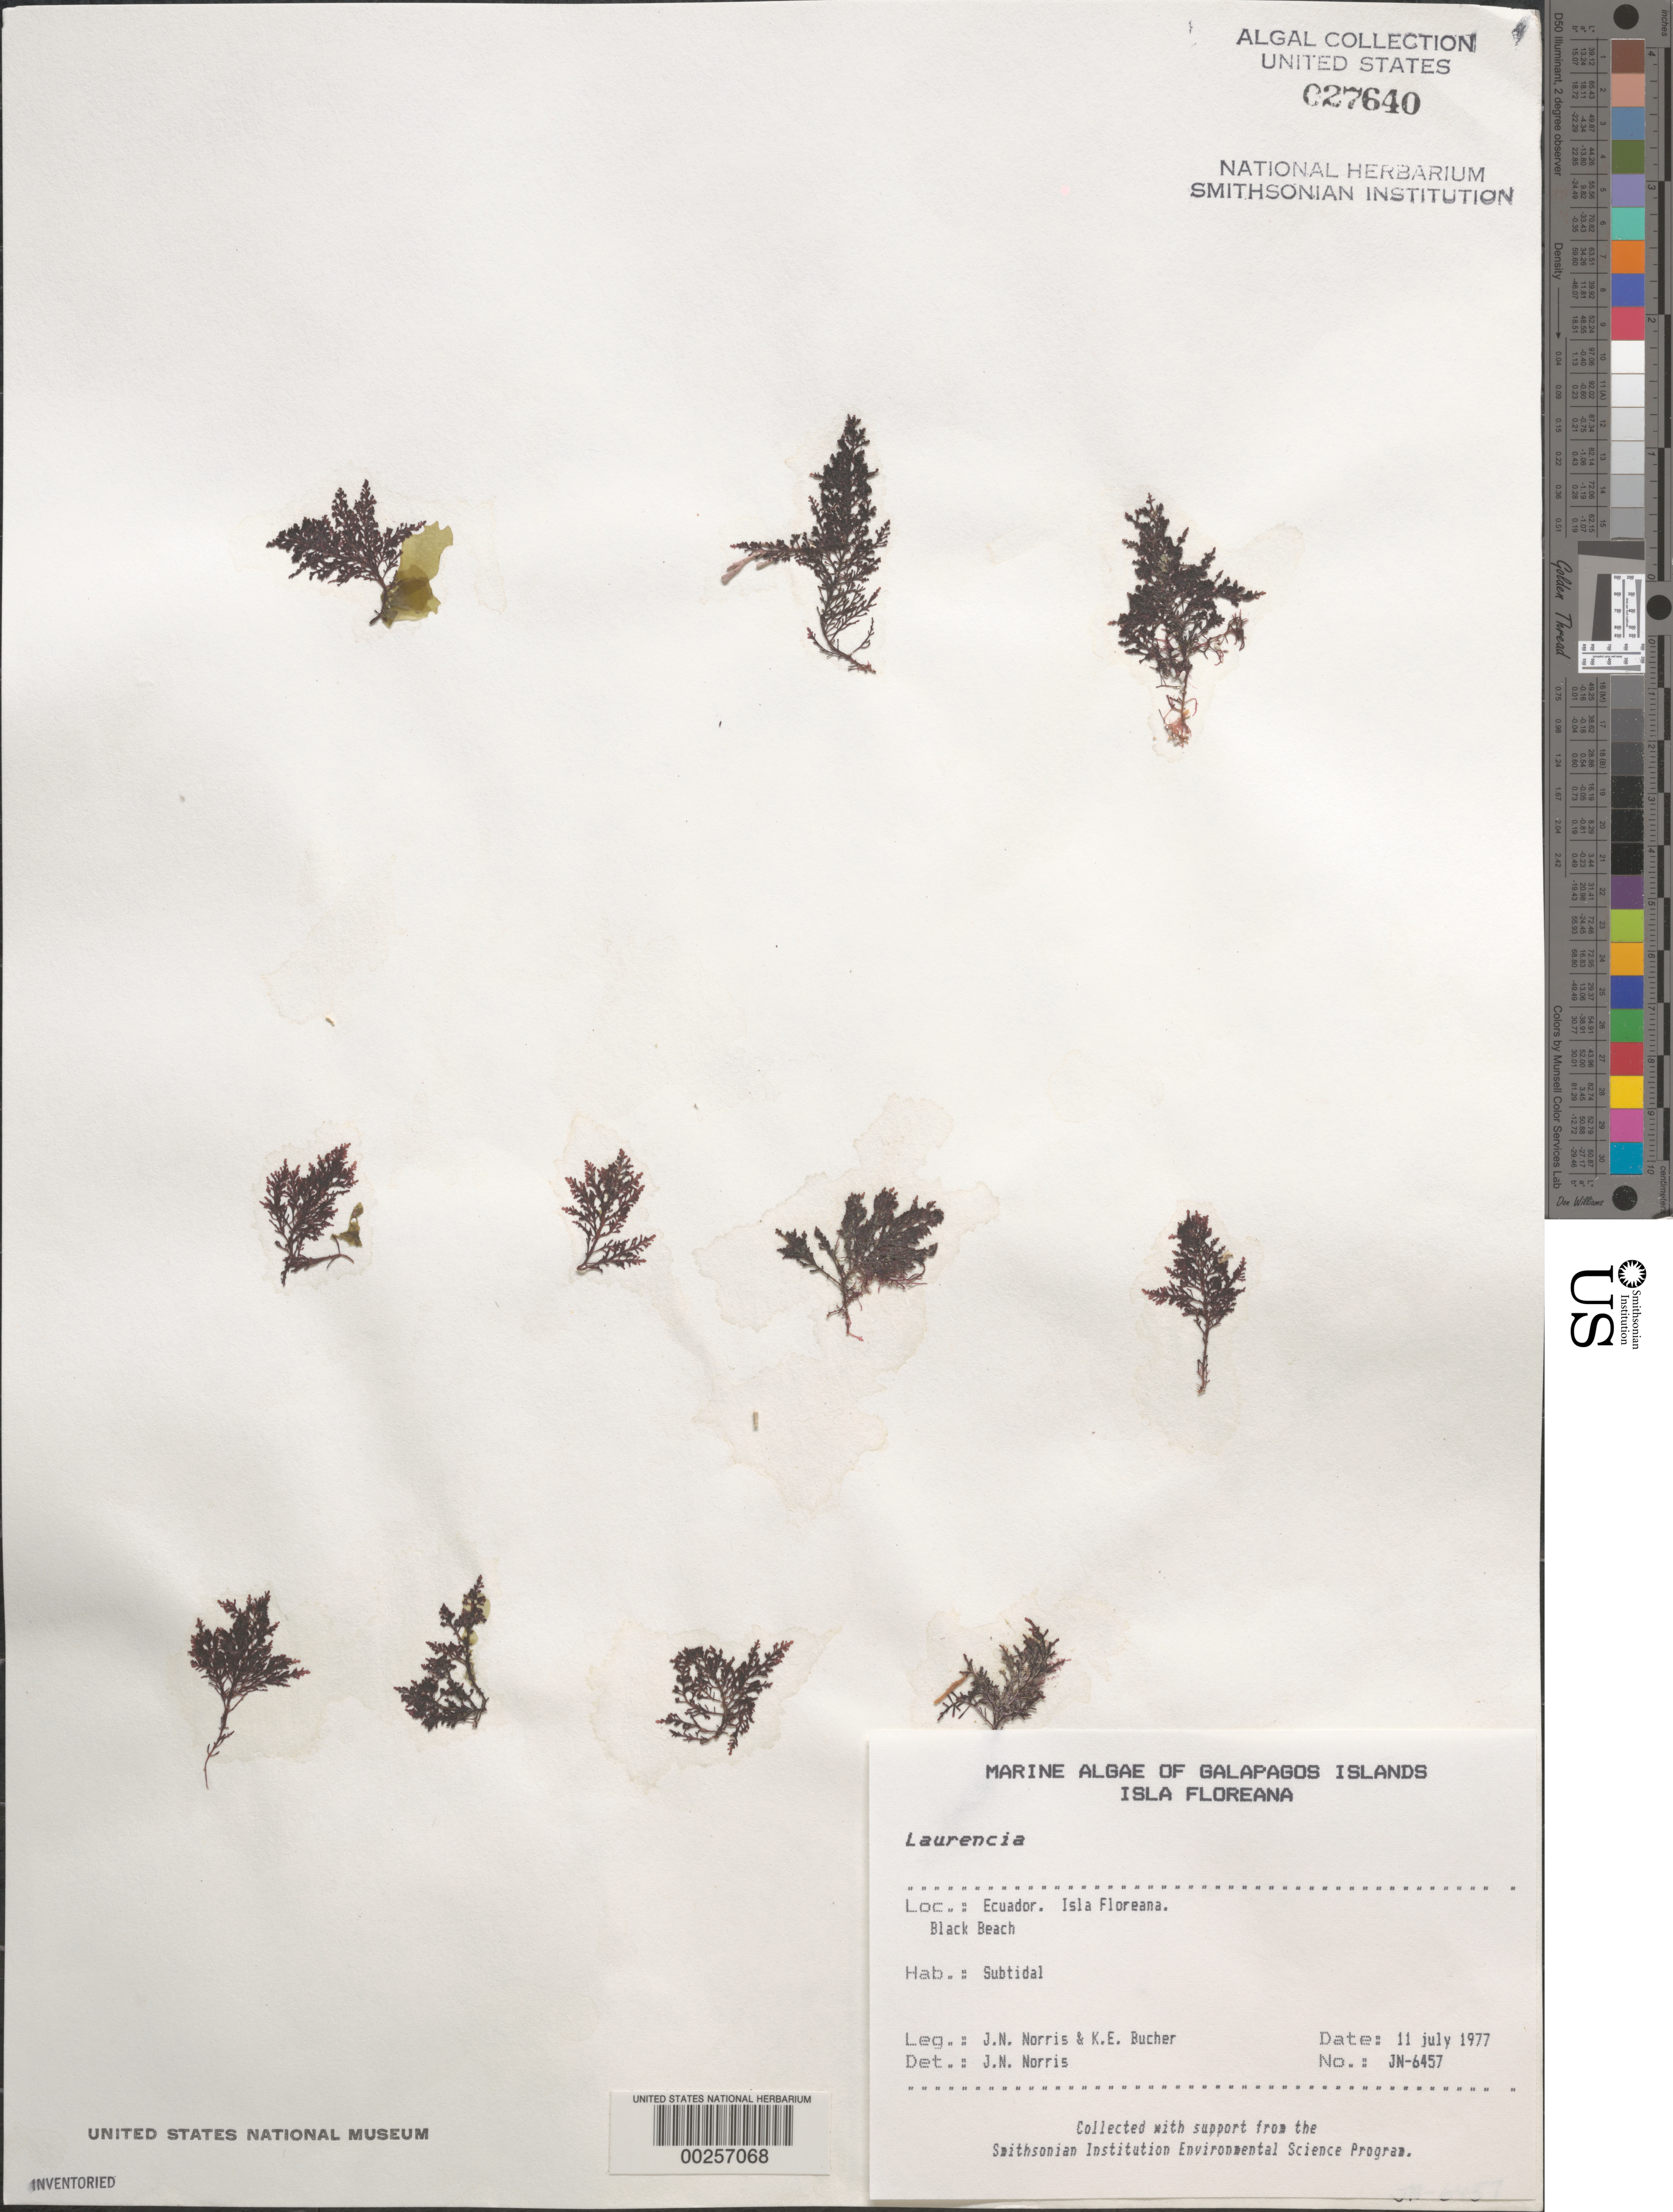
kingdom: Plantae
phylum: Rhodophyta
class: Florideophyceae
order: Ceramiales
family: Rhodomelaceae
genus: Laurencia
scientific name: Laurencia sp.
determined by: Norris, James N.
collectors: J. N. Norris & K. E. Bucher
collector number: JN-6457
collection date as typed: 11 Jul 1977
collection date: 1977-07-11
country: Ecuador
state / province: Colón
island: Floreana [Charles, Santa Maria]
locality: Black Beach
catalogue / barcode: US 27640